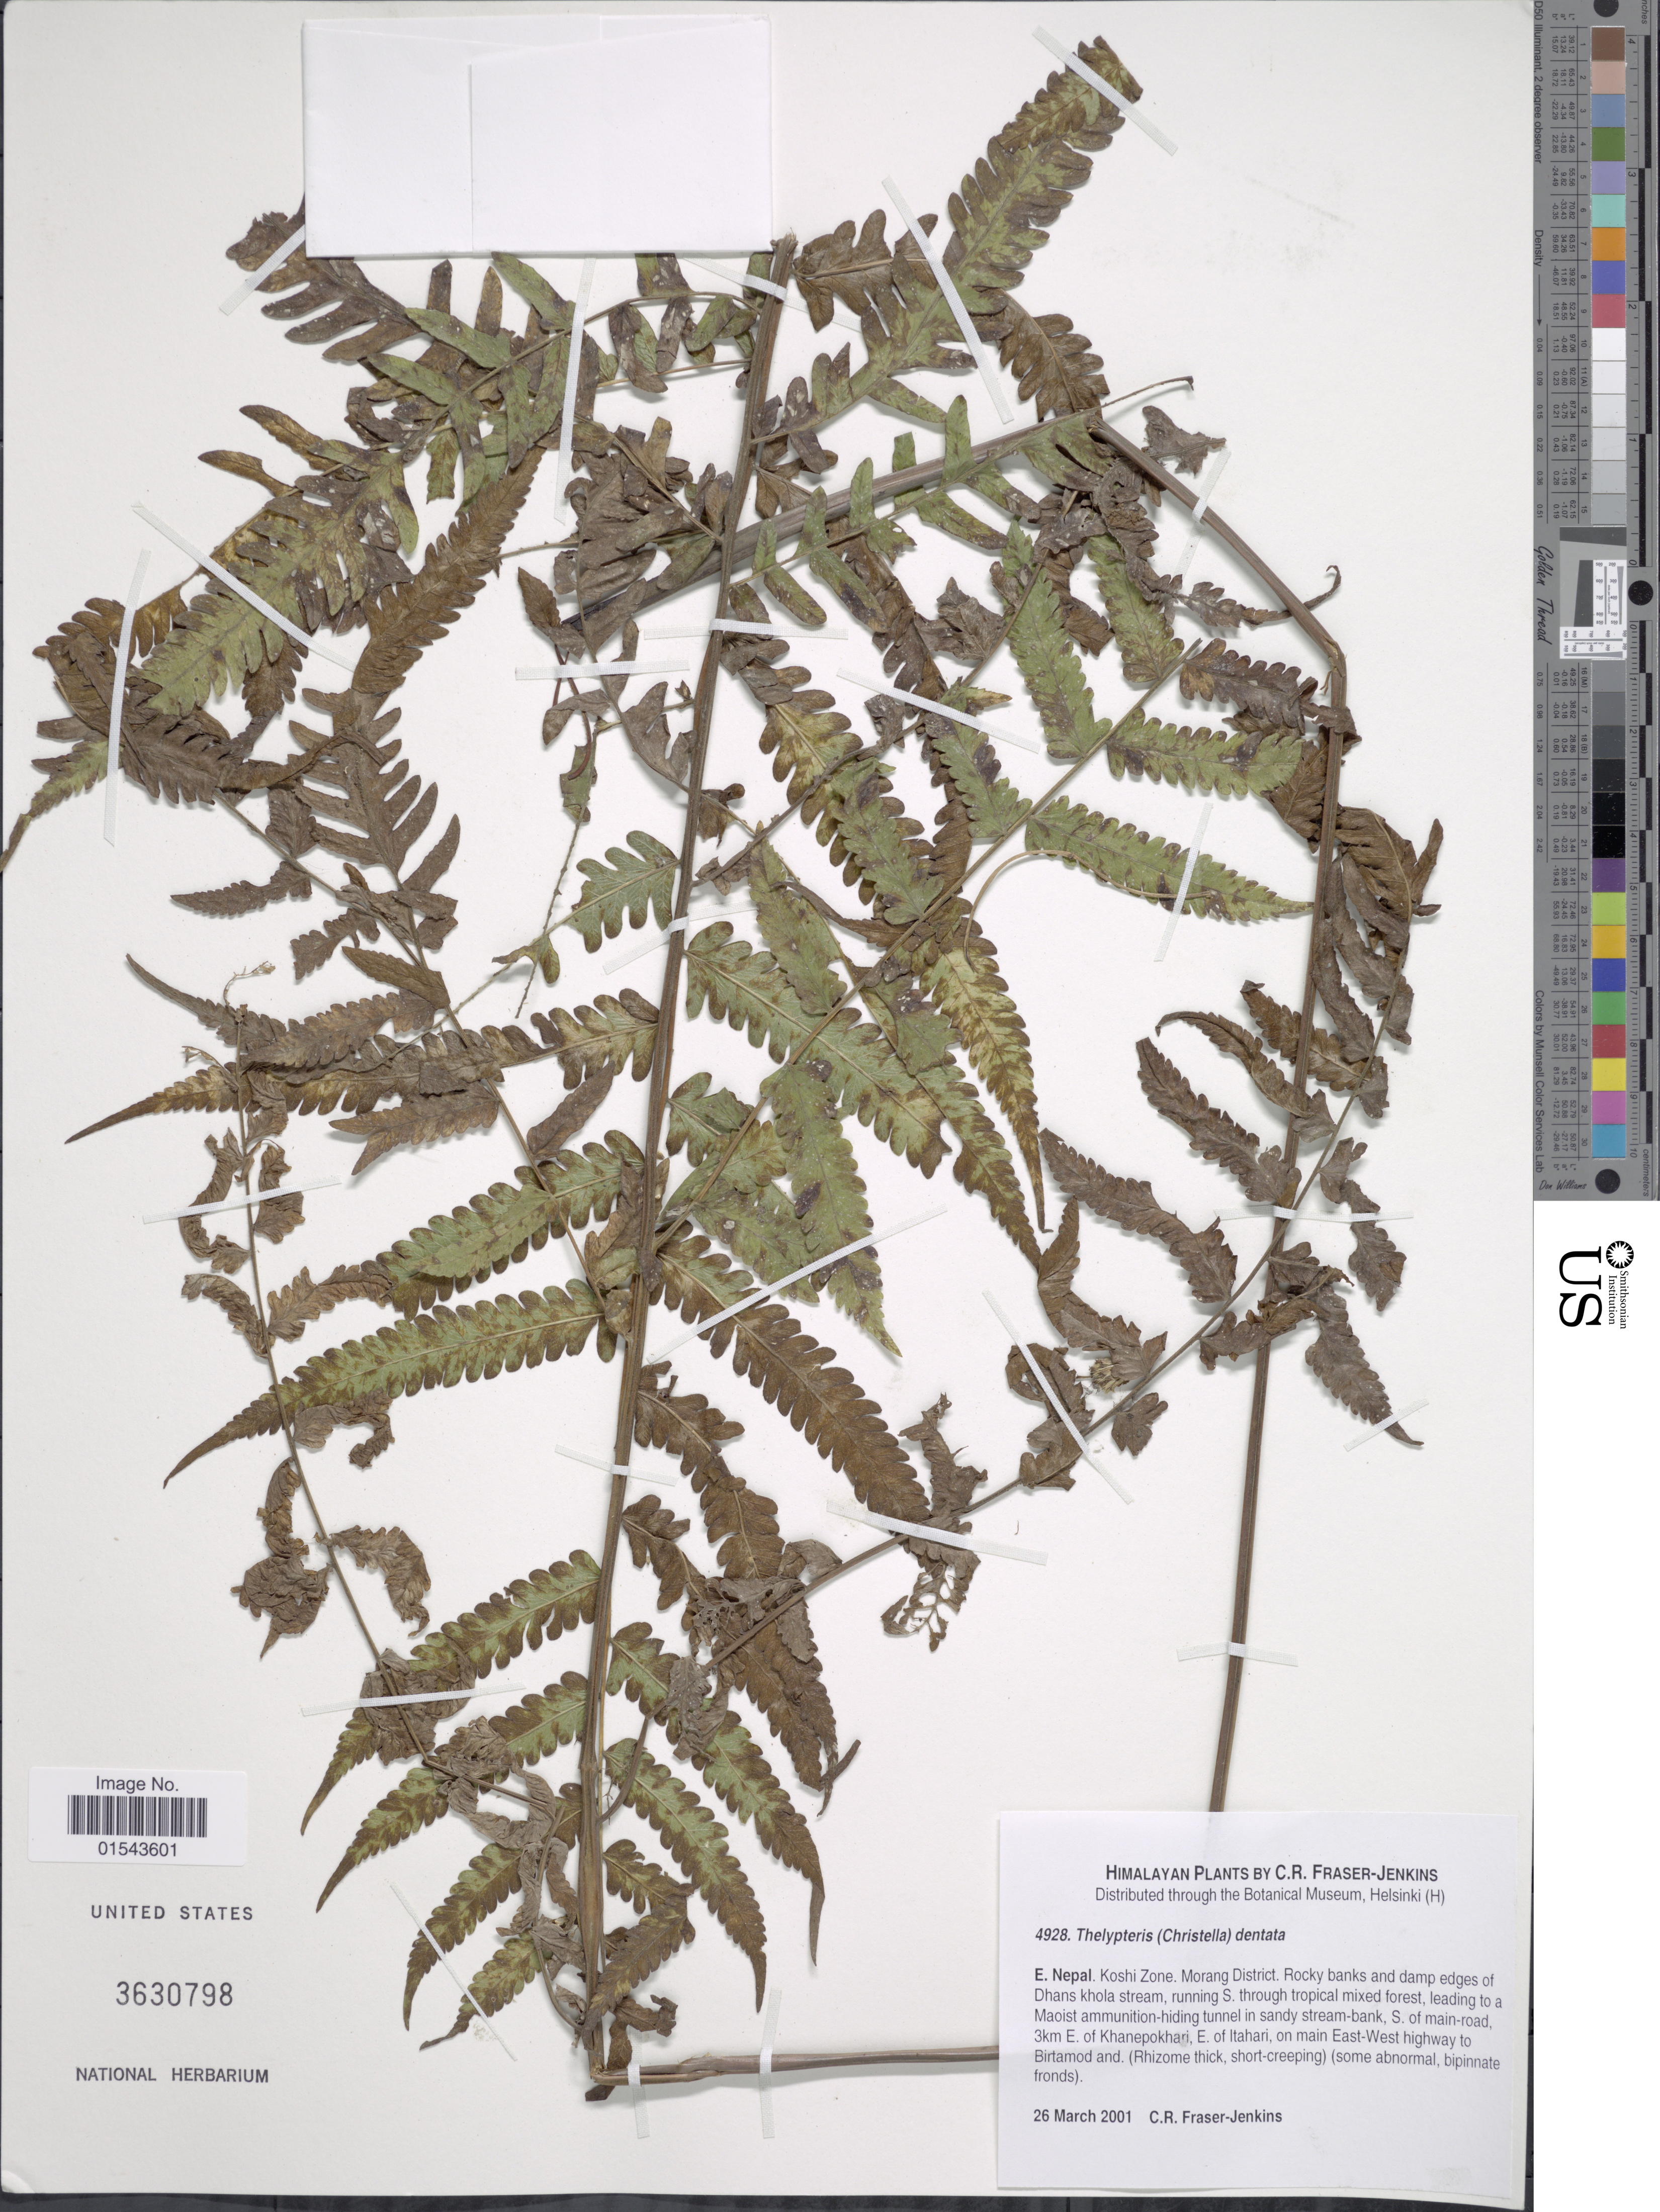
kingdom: Plantae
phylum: Tracheophyta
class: Polypodiopsida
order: Polypodiales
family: Thelypteridaceae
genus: Christella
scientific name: Christella dentata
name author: (Forssk.) Brownsey & Jermy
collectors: C. R. Fraser-Jenkins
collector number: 4928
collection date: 2001-03-26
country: Nepal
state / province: Kosi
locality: E. Nepal. Koshi Zone. Morang District. Rocky banks and damp edges of Dhans khola stream, running S. through tropical mixed forest, leading to a Maoist ammunition-hiding tunnel in sandy stream-bank, S. of main-road, 3 km E. of Khanepokhari, E. of Itahari, on main East-West highway to Birtamod and . Himalaya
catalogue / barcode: US 3630798